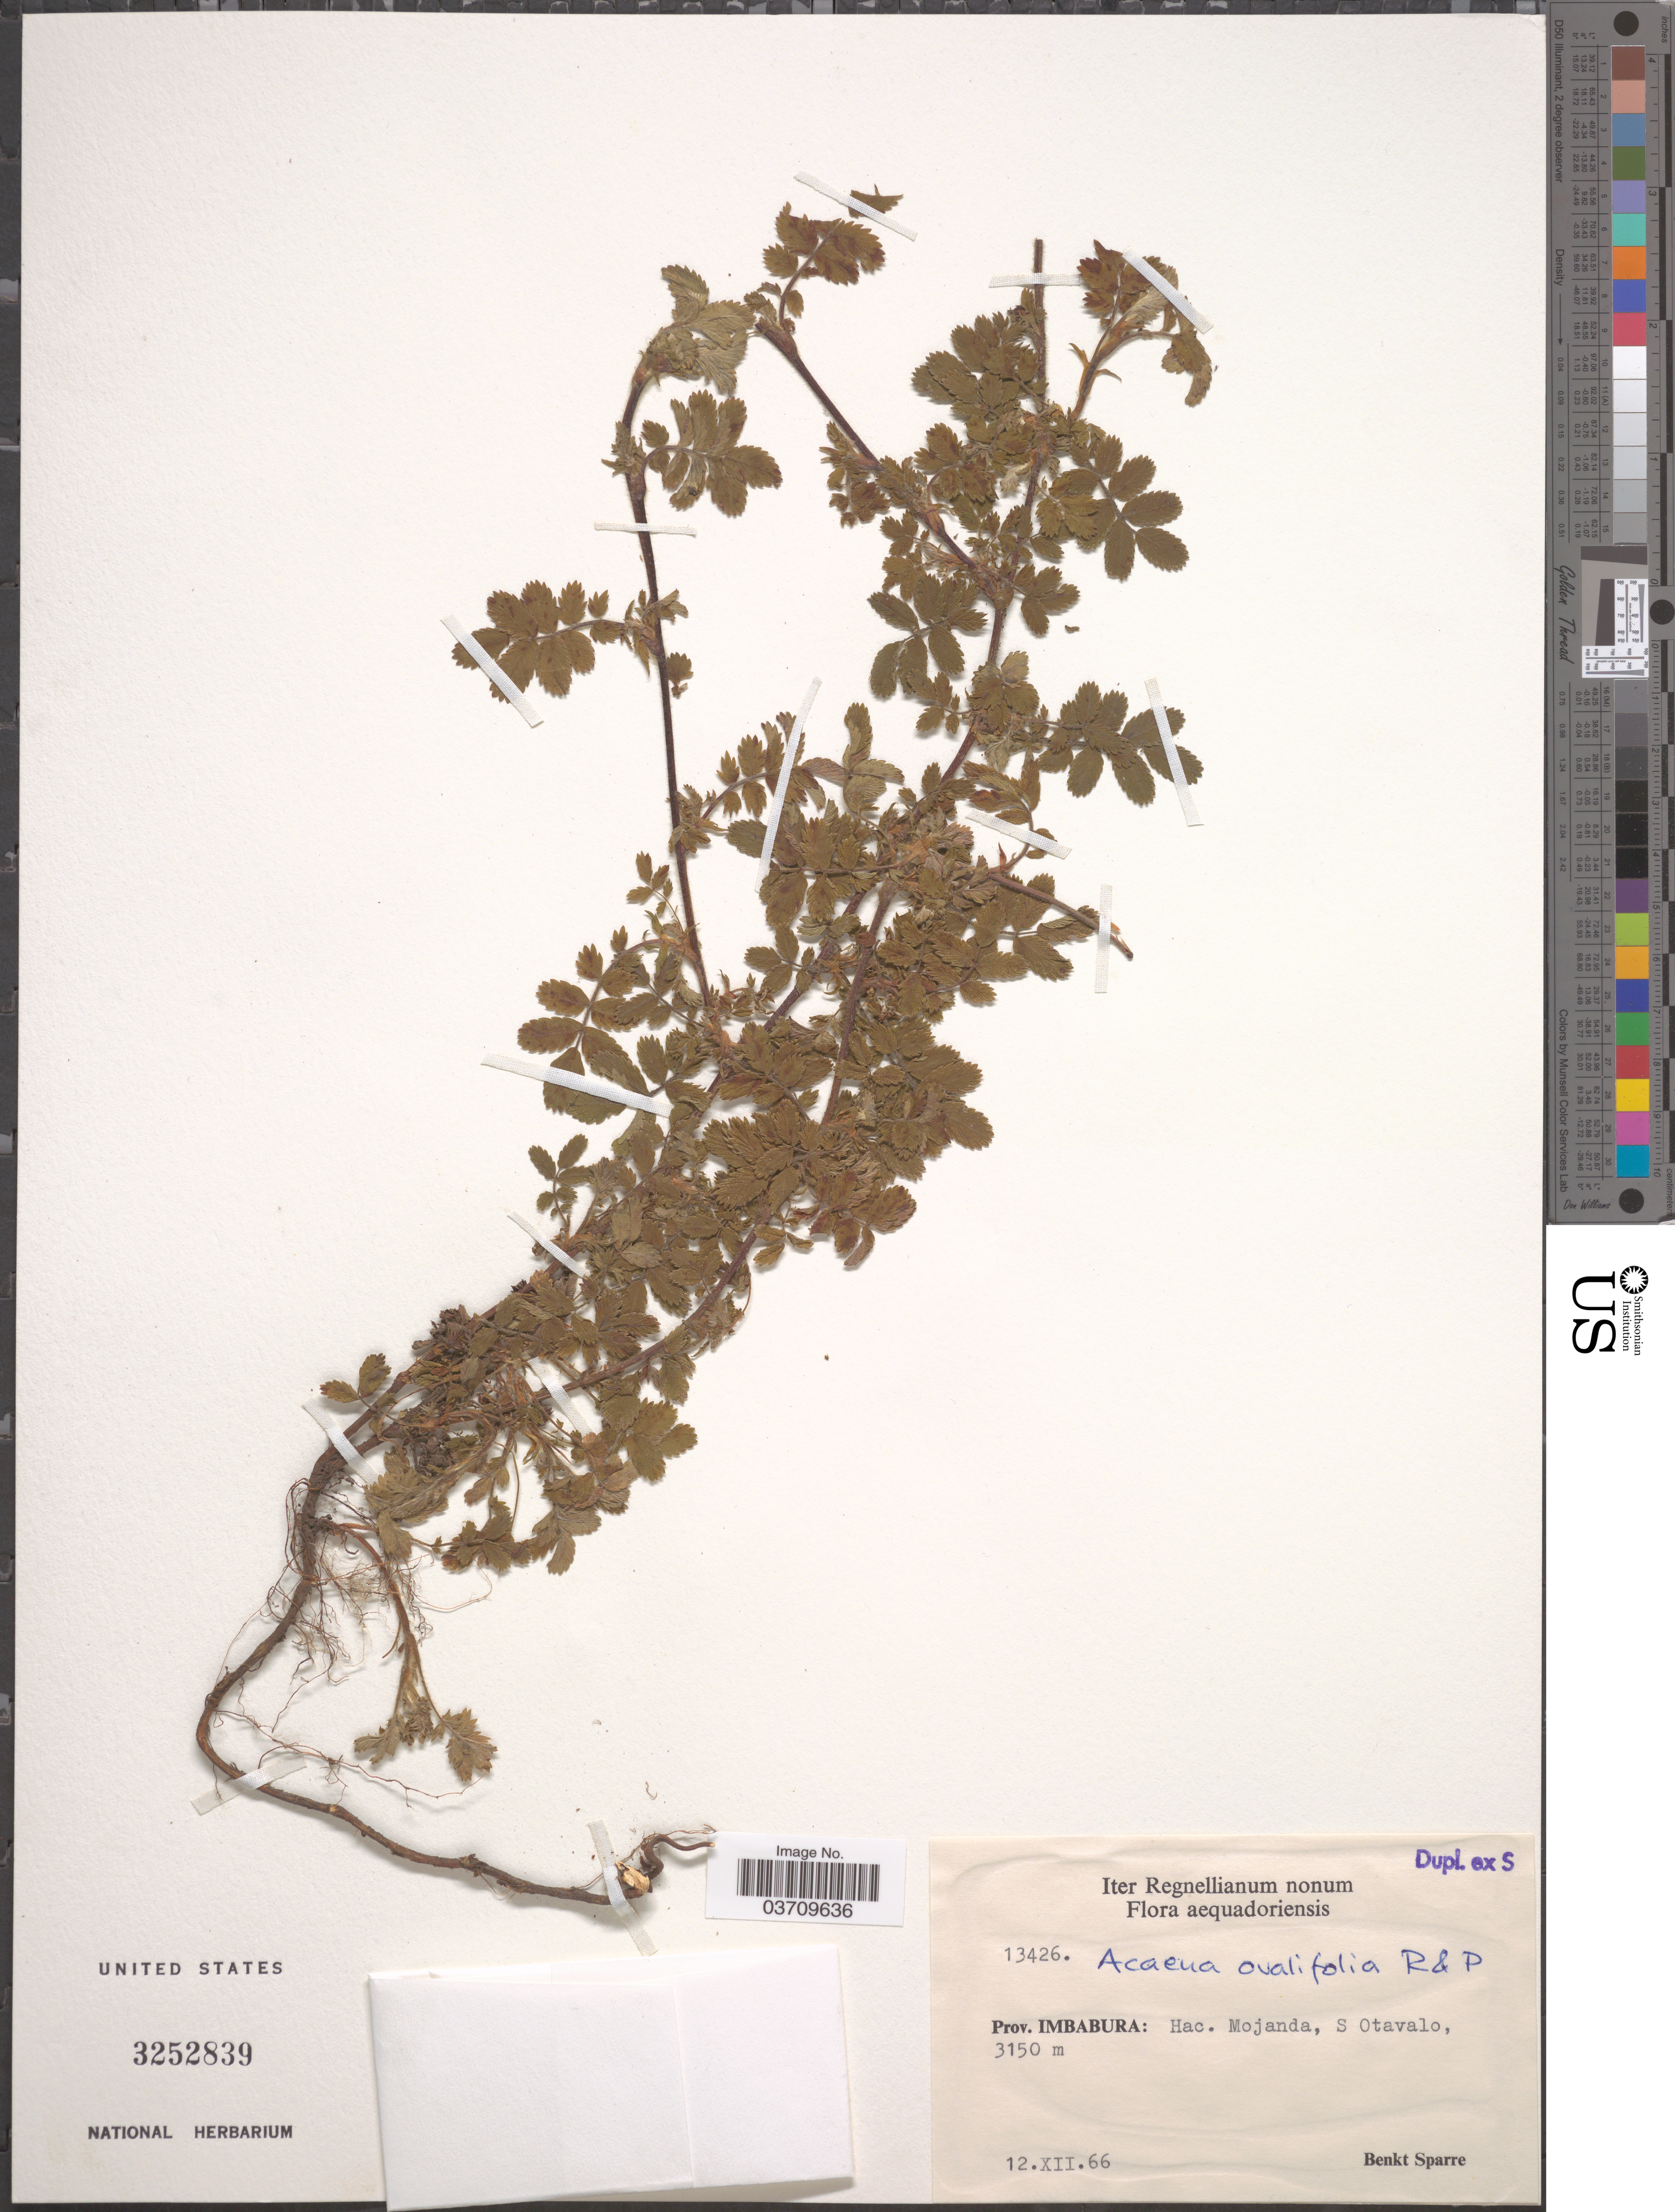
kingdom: Plantae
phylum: Tracheophyta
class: Magnoliopsida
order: Rosales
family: Rosaceae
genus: Acaena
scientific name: Acaena ovalifolia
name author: Ruiz & Pav.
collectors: B. Sparre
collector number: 13426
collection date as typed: Transcribed d/m/y: 12/12/66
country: Ecuador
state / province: Imbabura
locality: Hac. Mojanda, S Otavalo.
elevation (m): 3150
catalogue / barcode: US 3252839